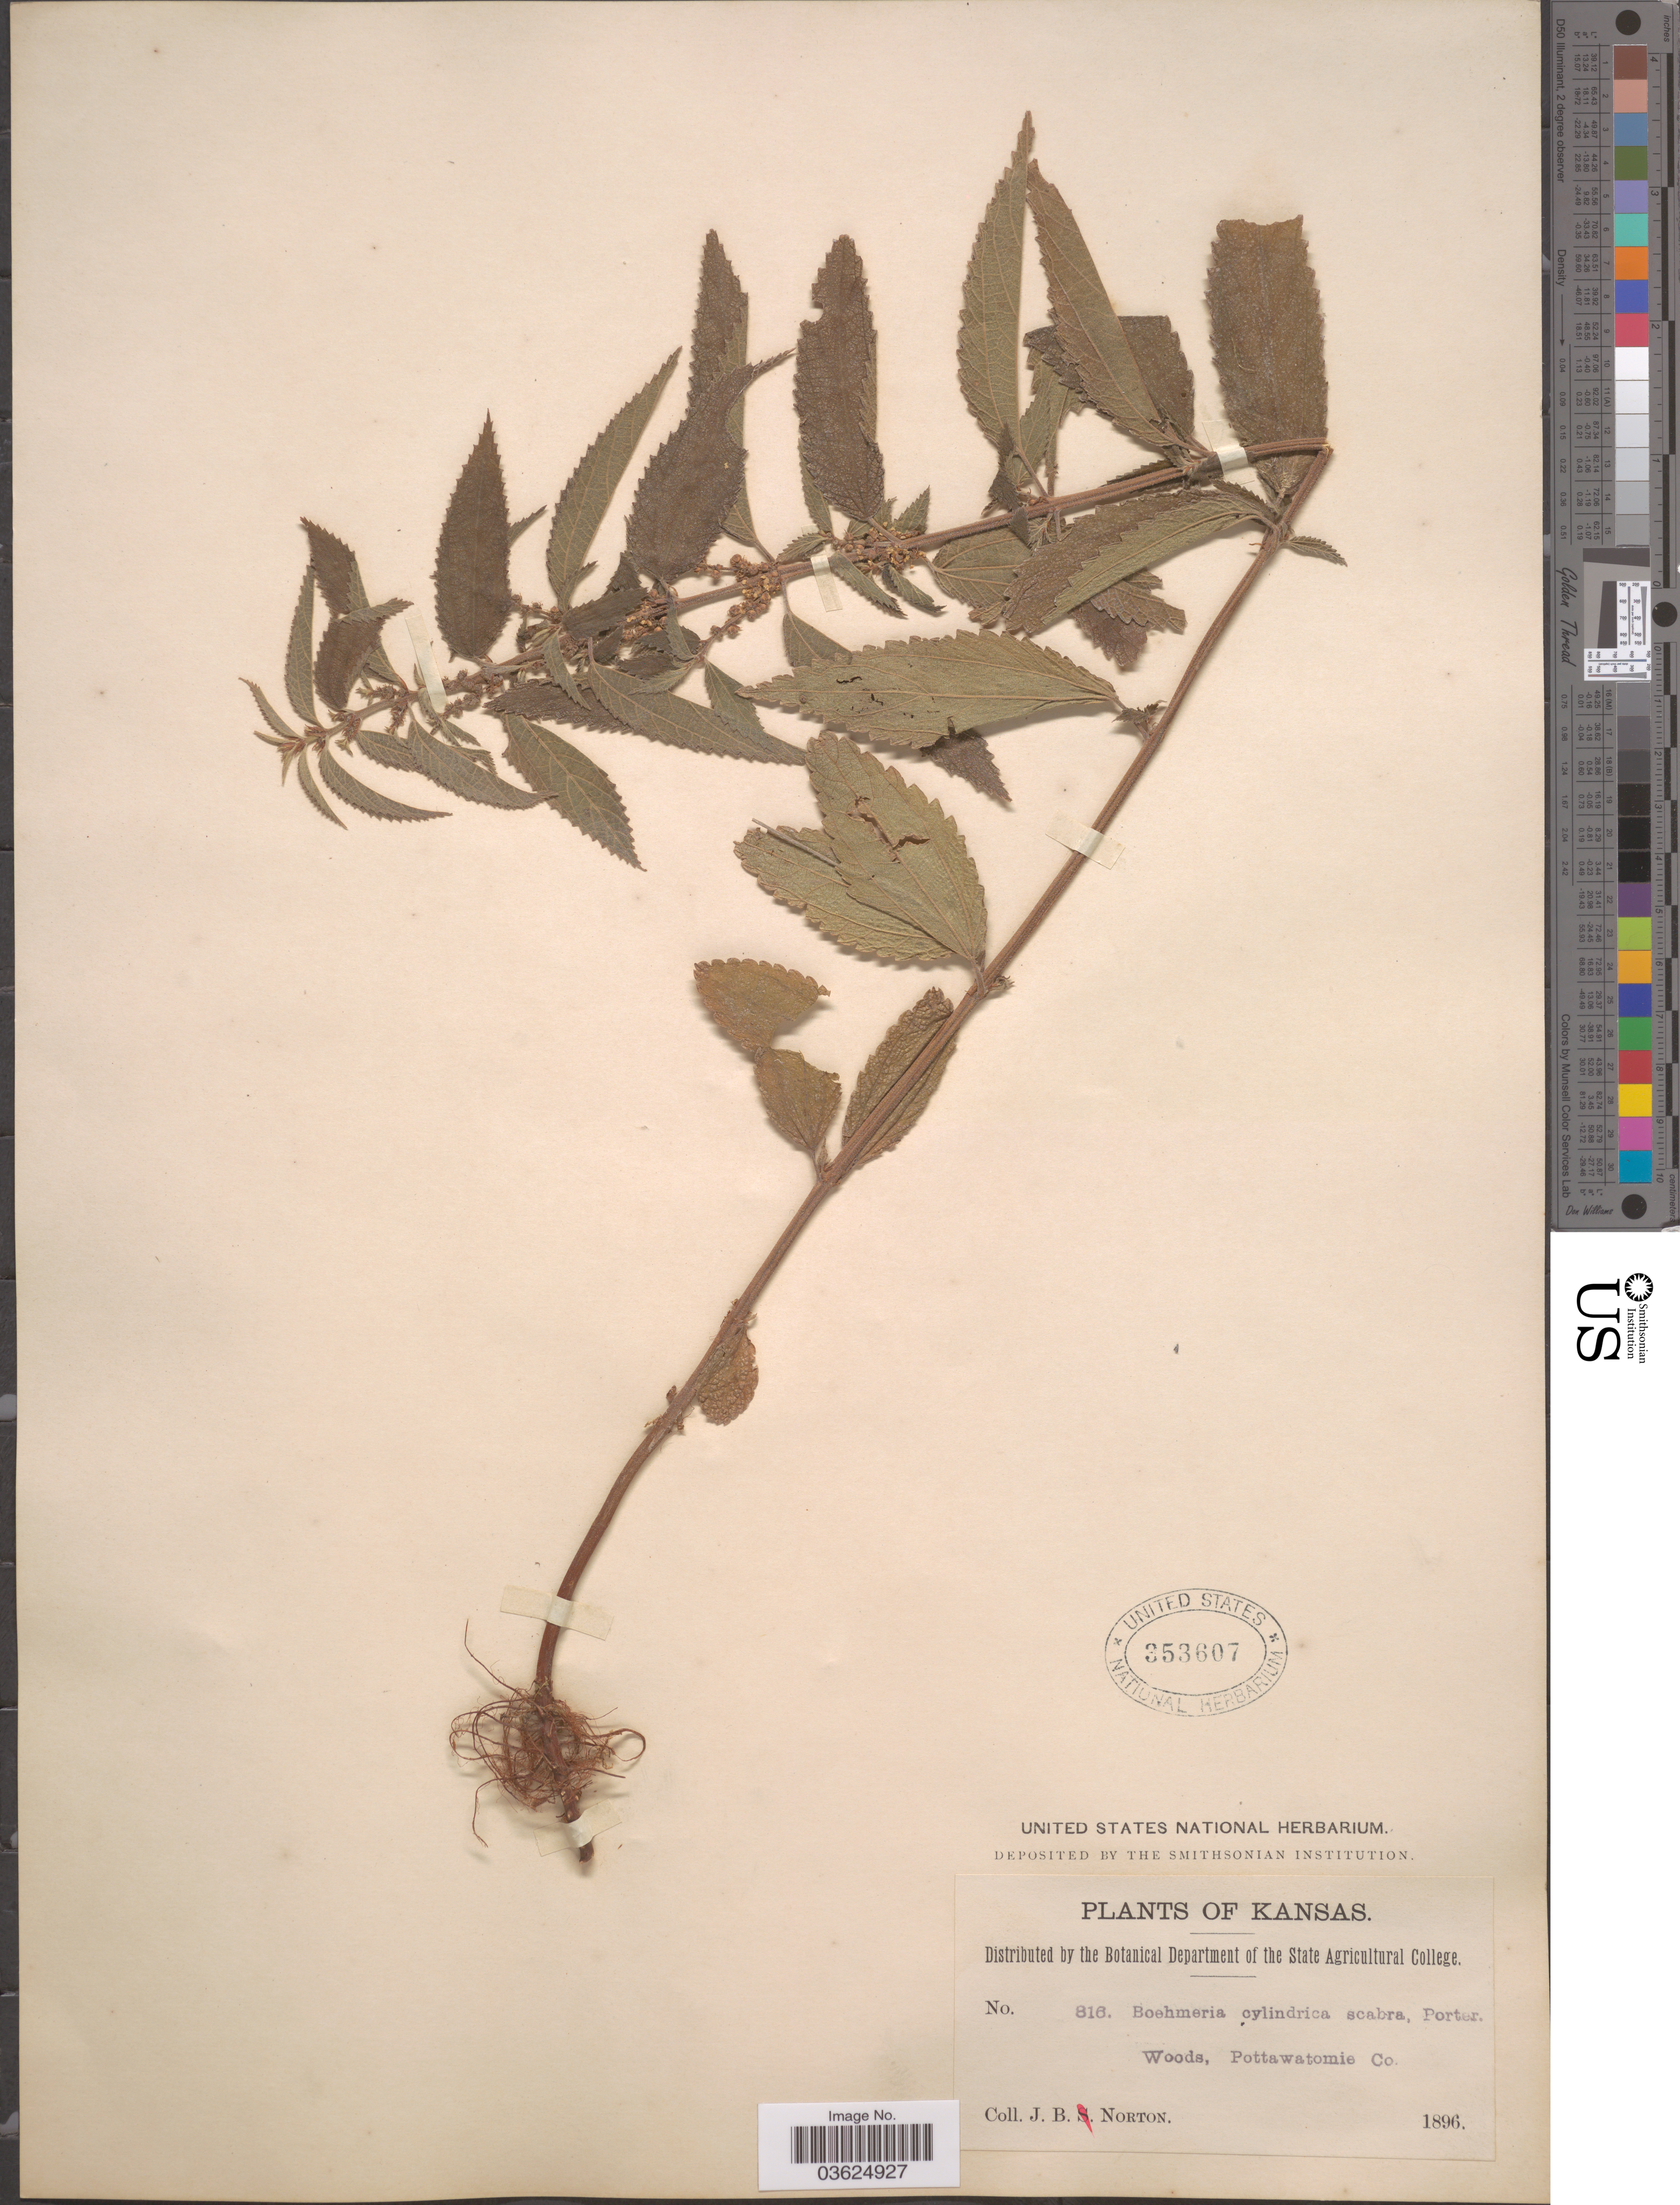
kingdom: Plantae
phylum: Tracheophyta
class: Magnoliopsida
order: Rosales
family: Urticaceae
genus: Boehmeria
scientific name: Boehmeria drummondiana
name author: Wedd.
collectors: J. B. Norton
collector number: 816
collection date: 1896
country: United States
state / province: Kansas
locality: Pottawatomie Co.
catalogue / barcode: US 353607